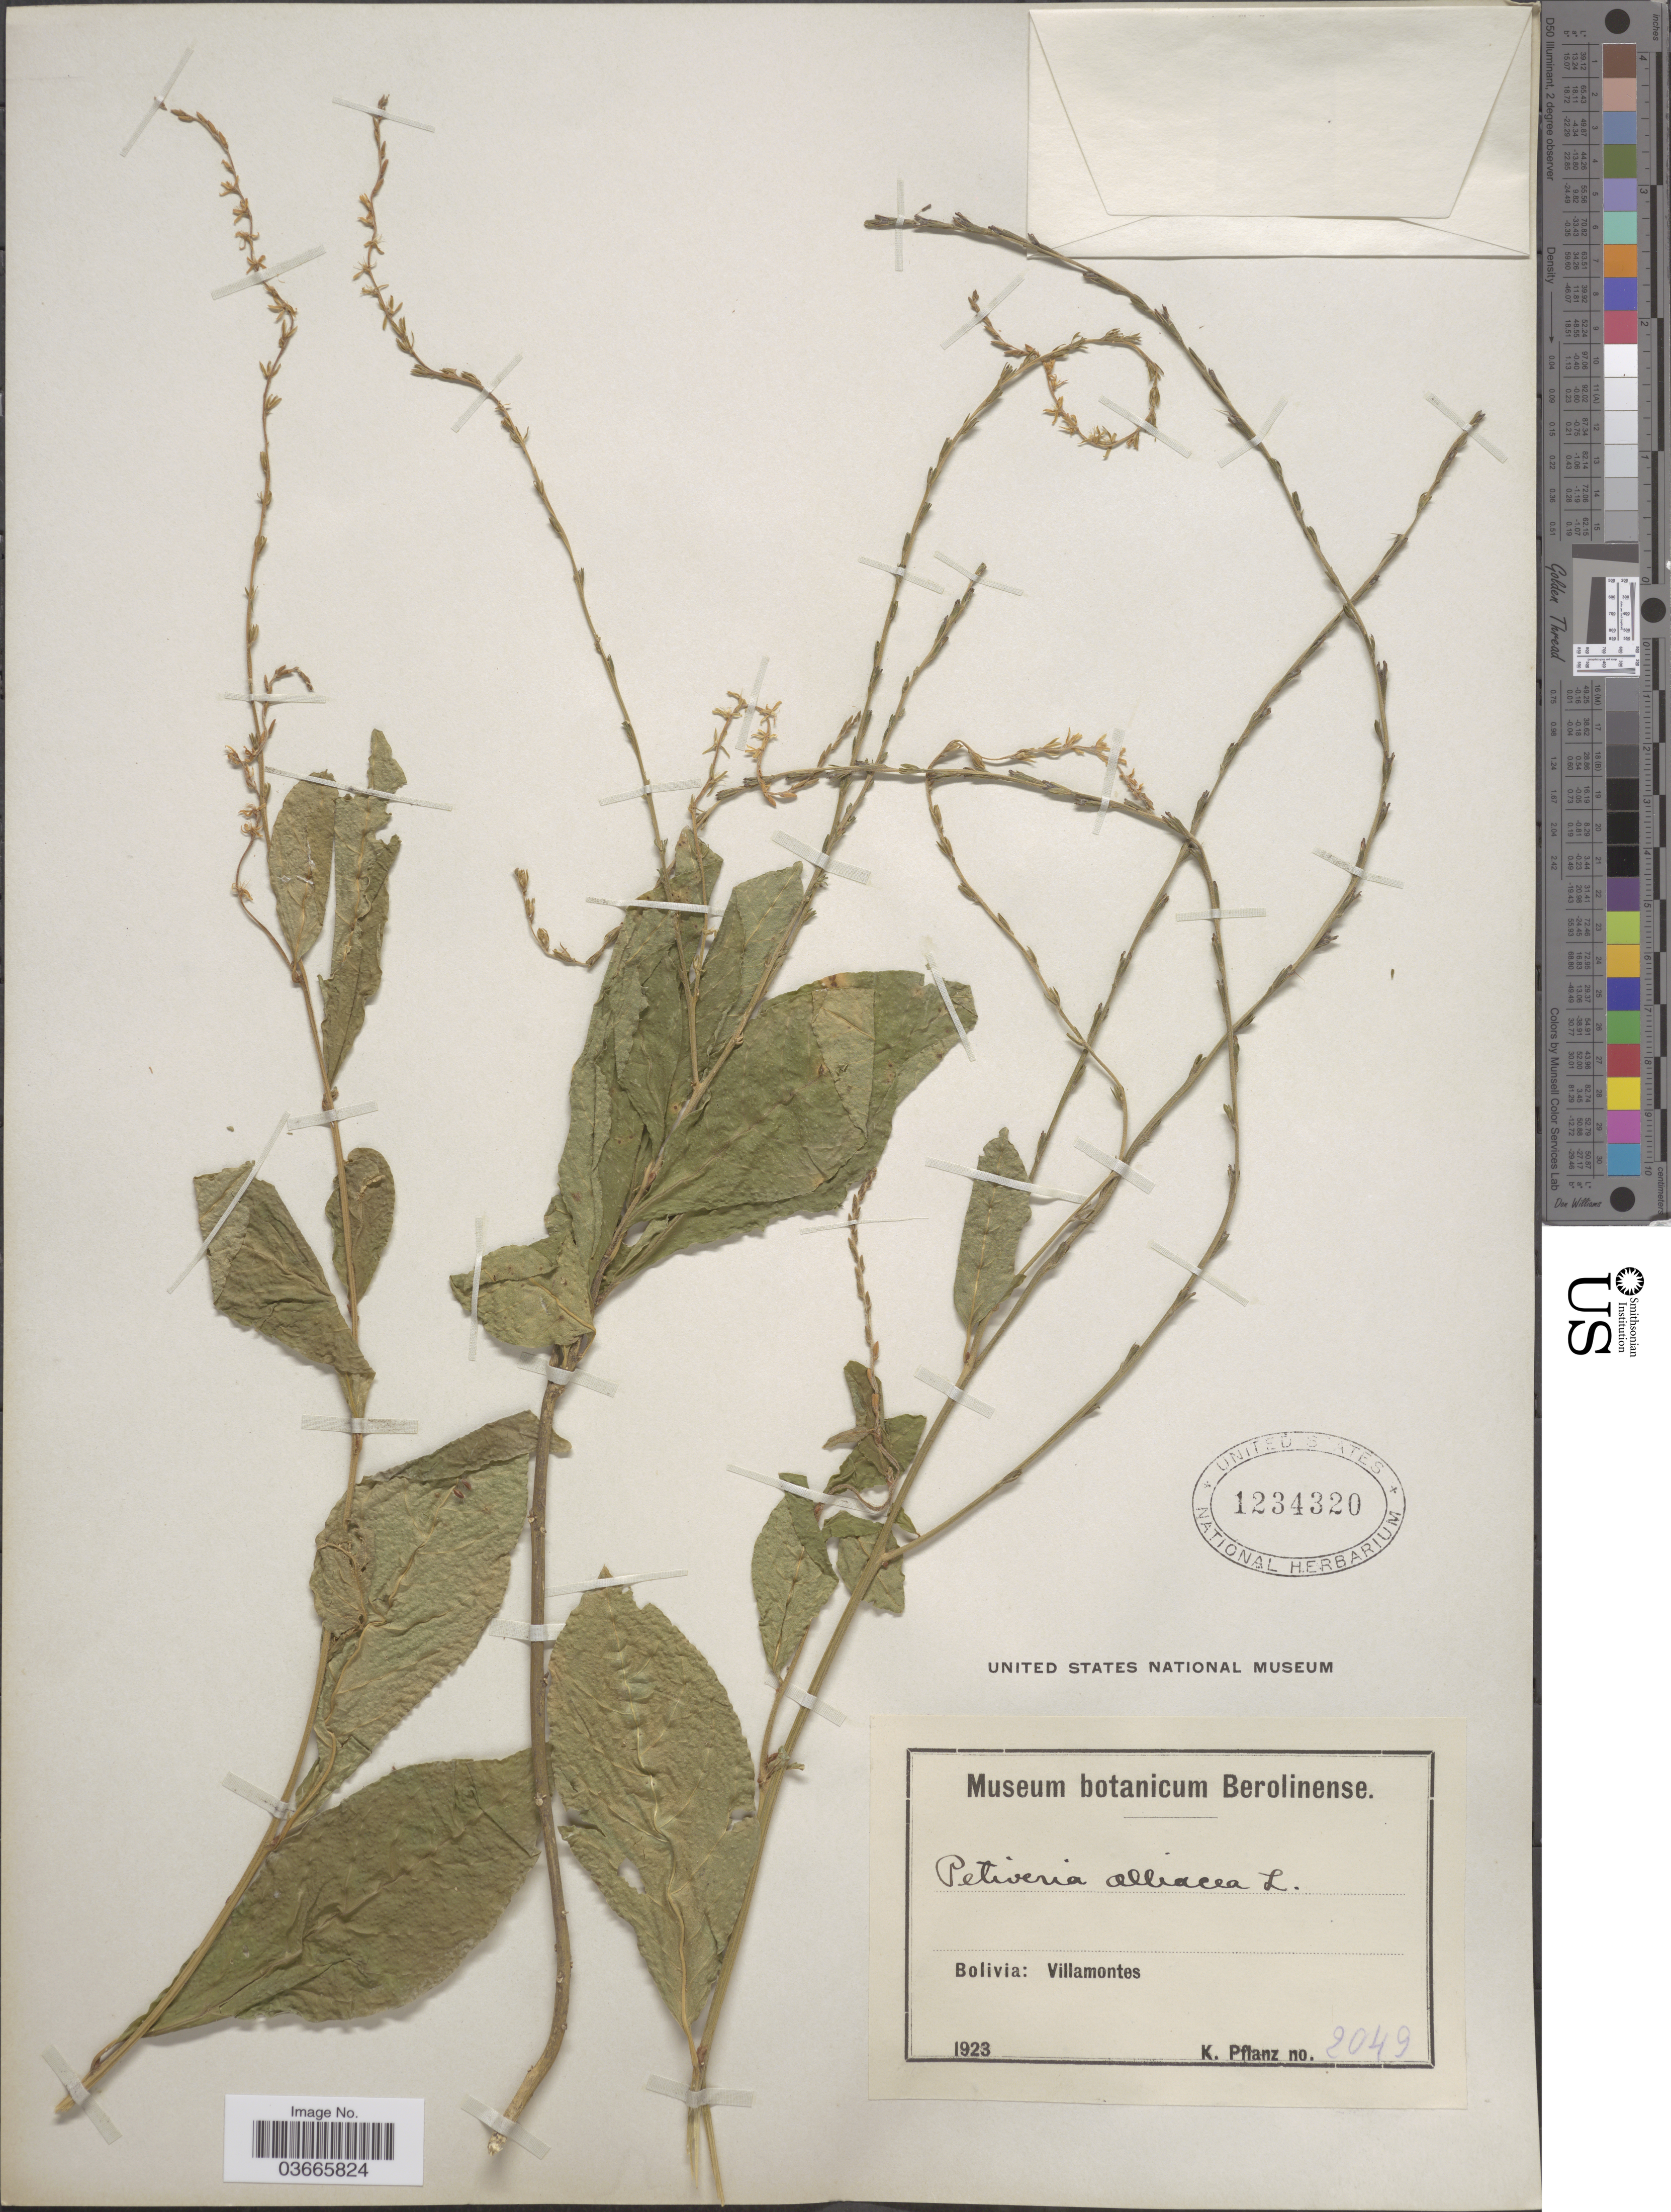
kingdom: Plantae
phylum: Tracheophyta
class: Magnoliopsida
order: Caryophyllales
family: Phytolaccaceae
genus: Petiveria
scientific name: Petiveria alliacea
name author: L.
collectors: K. Pflanz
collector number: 2049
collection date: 1923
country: Bolivia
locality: Villamontes.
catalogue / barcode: US 1234320